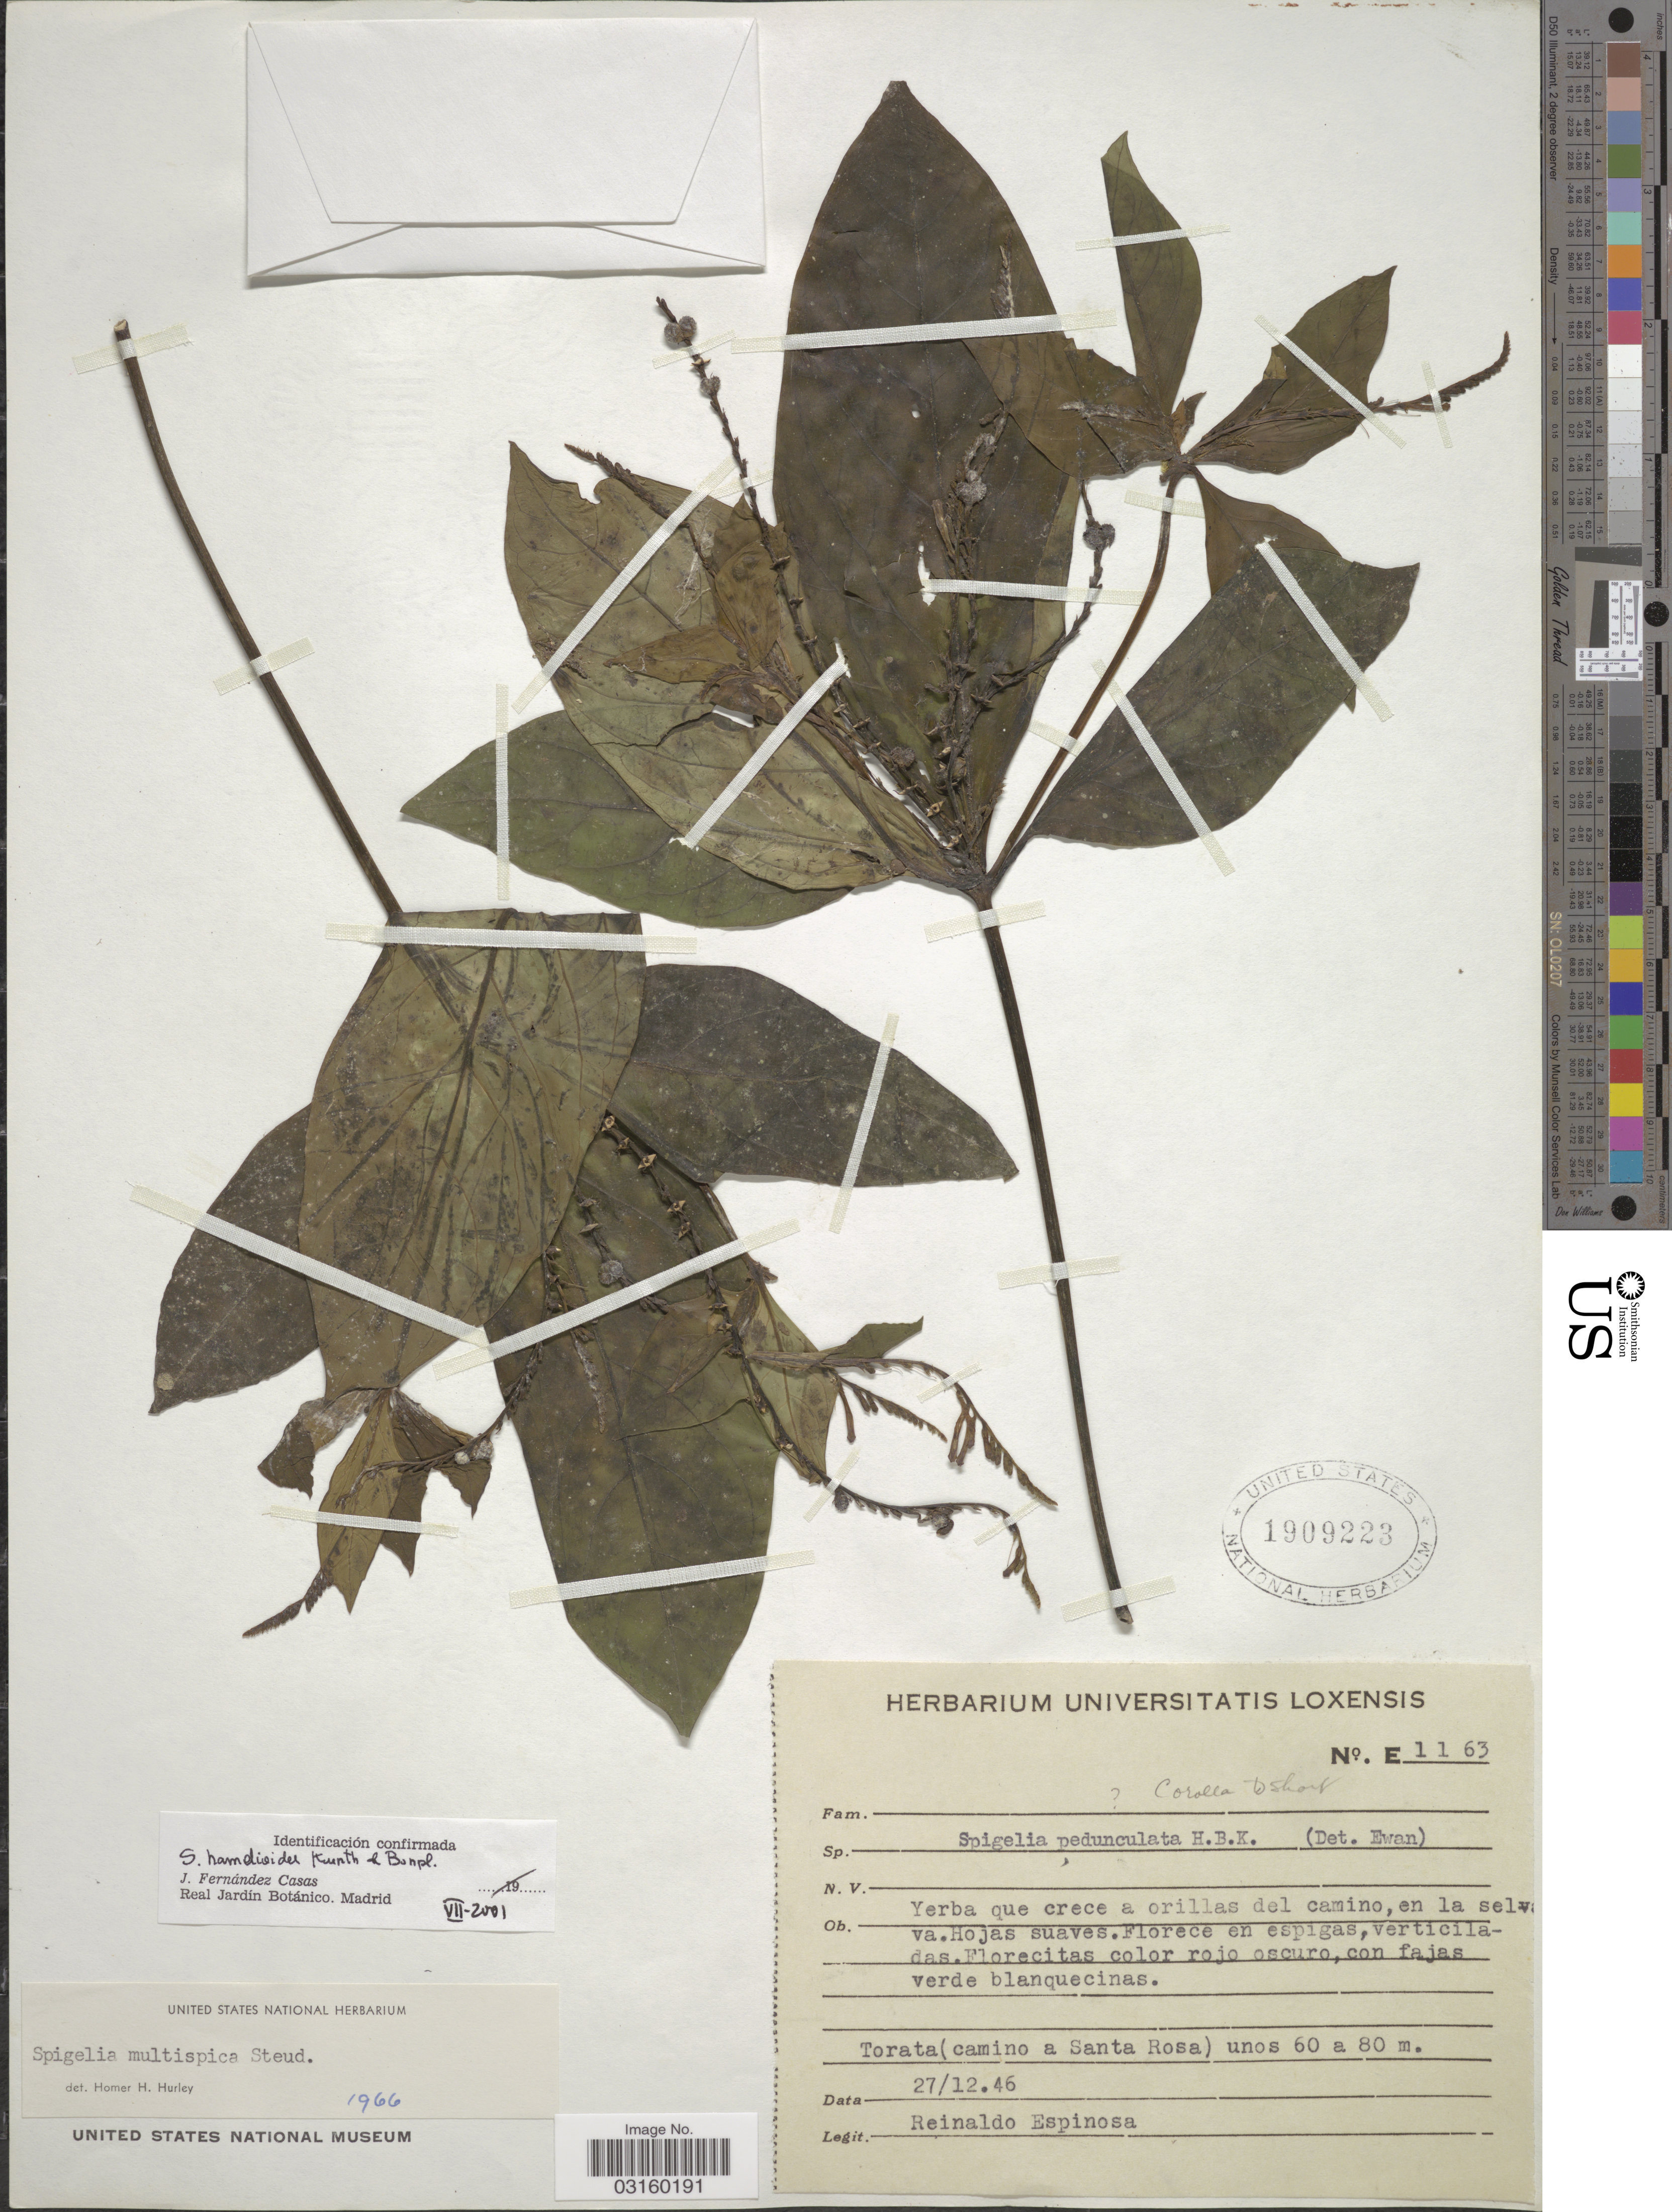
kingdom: Plantae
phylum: Tracheophyta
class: Magnoliopsida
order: Gentianales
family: Loganiaceae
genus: Spigelia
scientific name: Spigelia hamelioides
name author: Kunth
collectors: R. Espinosa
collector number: E1163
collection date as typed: Transcribed d/m/y: 27/12/46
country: Ecuador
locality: Torata (camino a Santa Rosa).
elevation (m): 60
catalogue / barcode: US 1909223